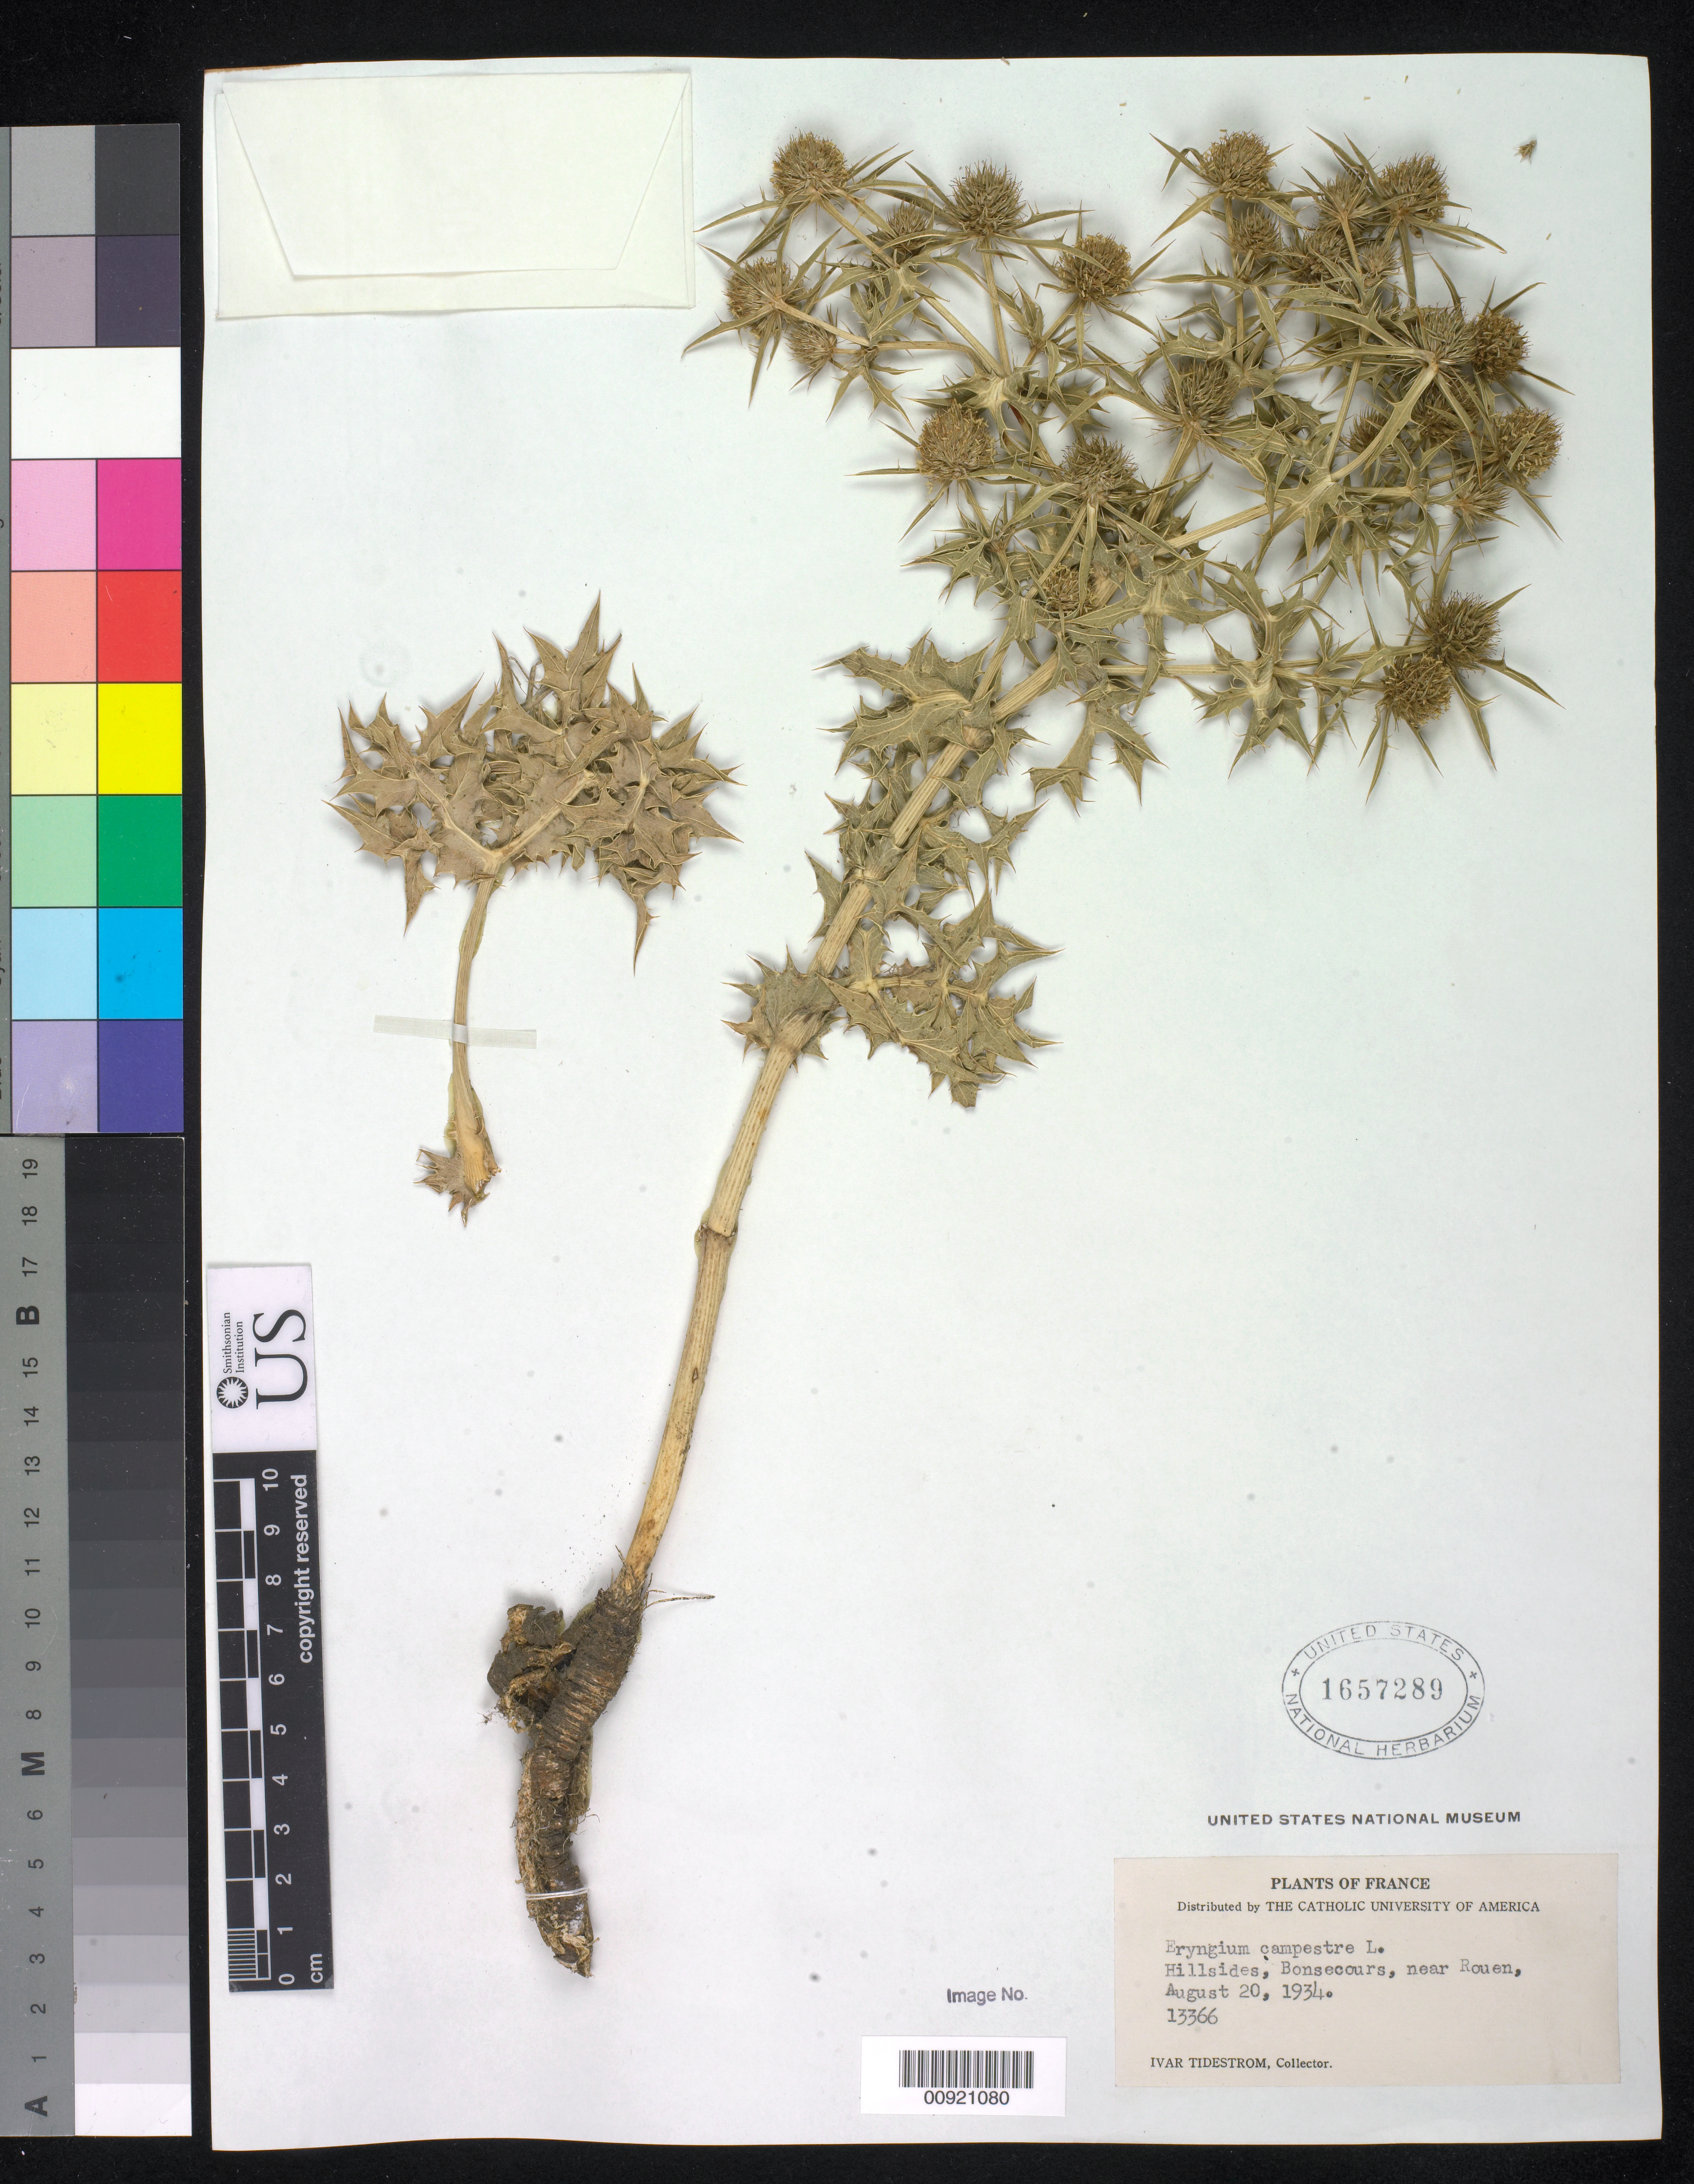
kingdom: Plantae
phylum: Tracheophyta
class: Magnoliopsida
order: Apiales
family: Apiaceae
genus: Eryngium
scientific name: Eryngium campestre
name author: L.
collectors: I. F. Tidestrom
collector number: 13366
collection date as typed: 20 Aug 1934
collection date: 1934-08-20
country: France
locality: Hillsides, Bonsecours, near Rouen.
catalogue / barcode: US 1657289